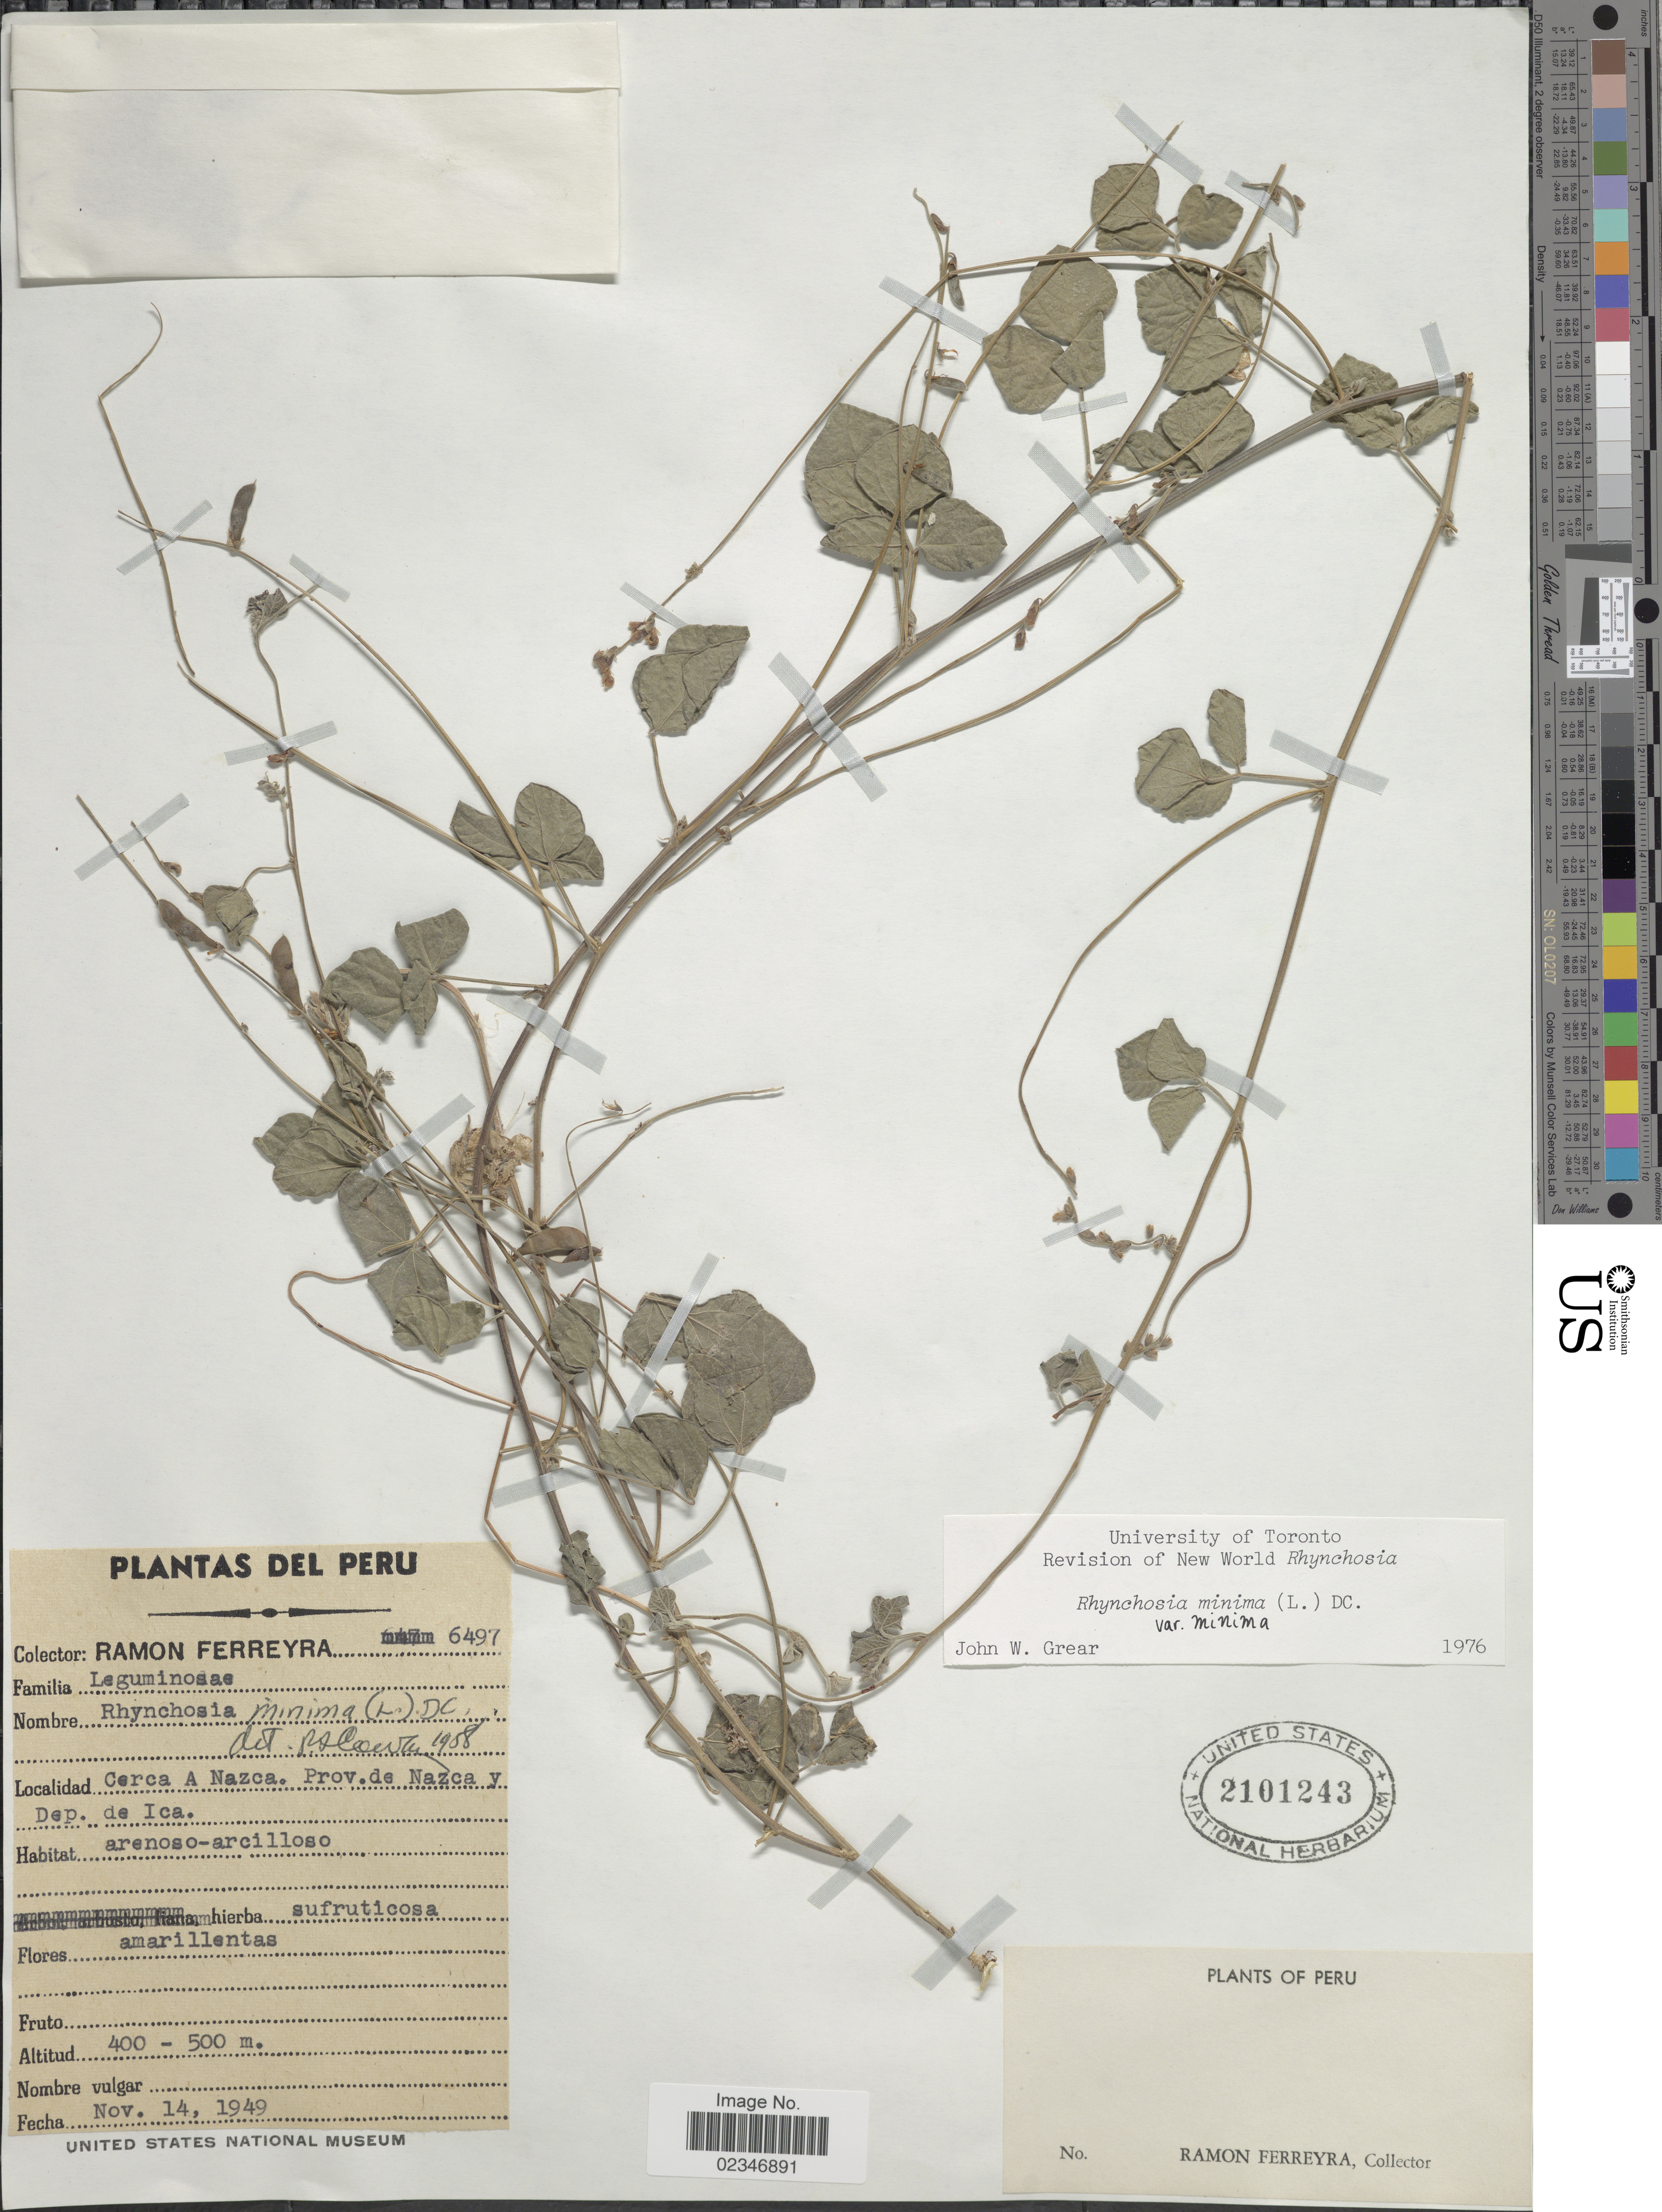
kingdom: Plantae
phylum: Tracheophyta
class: Magnoliopsida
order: Fabales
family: Fabaceae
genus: Rhynchosia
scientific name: Rhynchosia minima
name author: (L.) DC.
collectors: R. A. Ferreyra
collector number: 6497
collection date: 1949-11-14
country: Peru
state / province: Ica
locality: Cerca a Nazca, Prov. de Nazca y Dep. de Ica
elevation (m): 400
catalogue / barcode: US 2101243